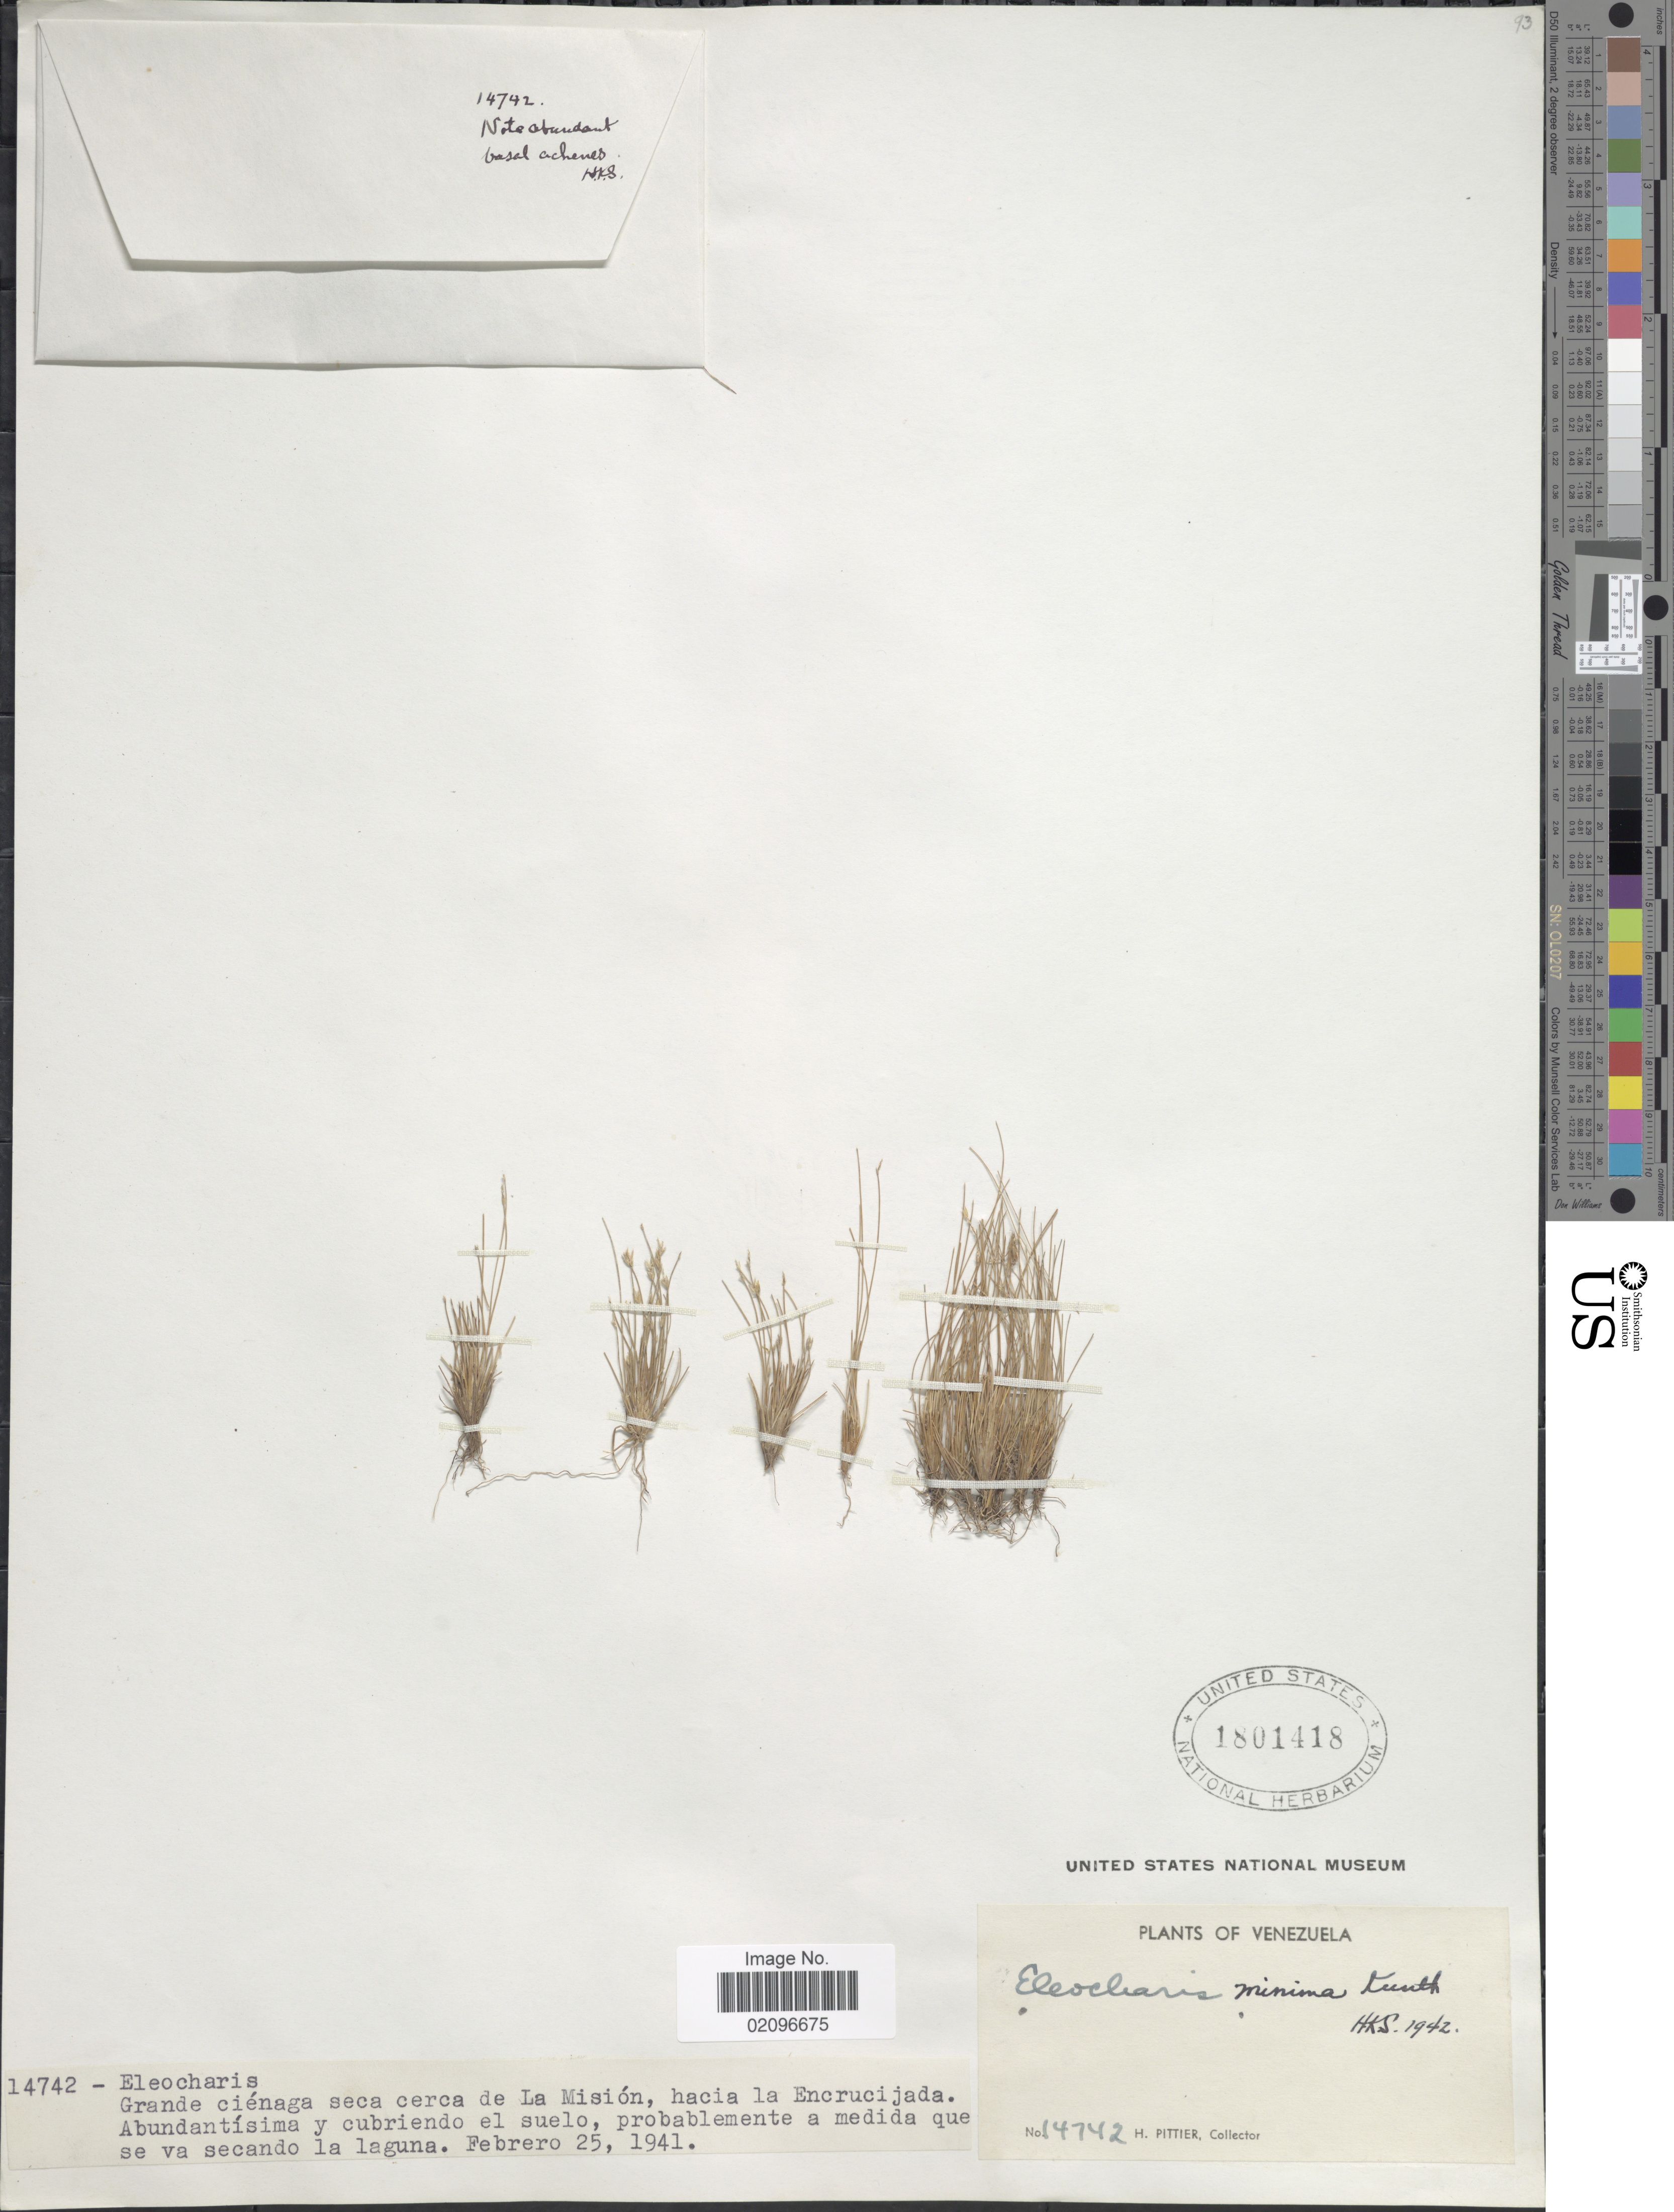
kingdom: Plantae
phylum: Tracheophyta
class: Liliopsida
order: Poales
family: Cyperaceae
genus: Eleocharis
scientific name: Eleocharis minima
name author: Kunth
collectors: H. F. Pittier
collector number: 14742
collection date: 1941-02-25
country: Venezuela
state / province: Aragua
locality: Grande cienaga seca cerca de La Mision, hacia la Encrucijada.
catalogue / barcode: US 1801418